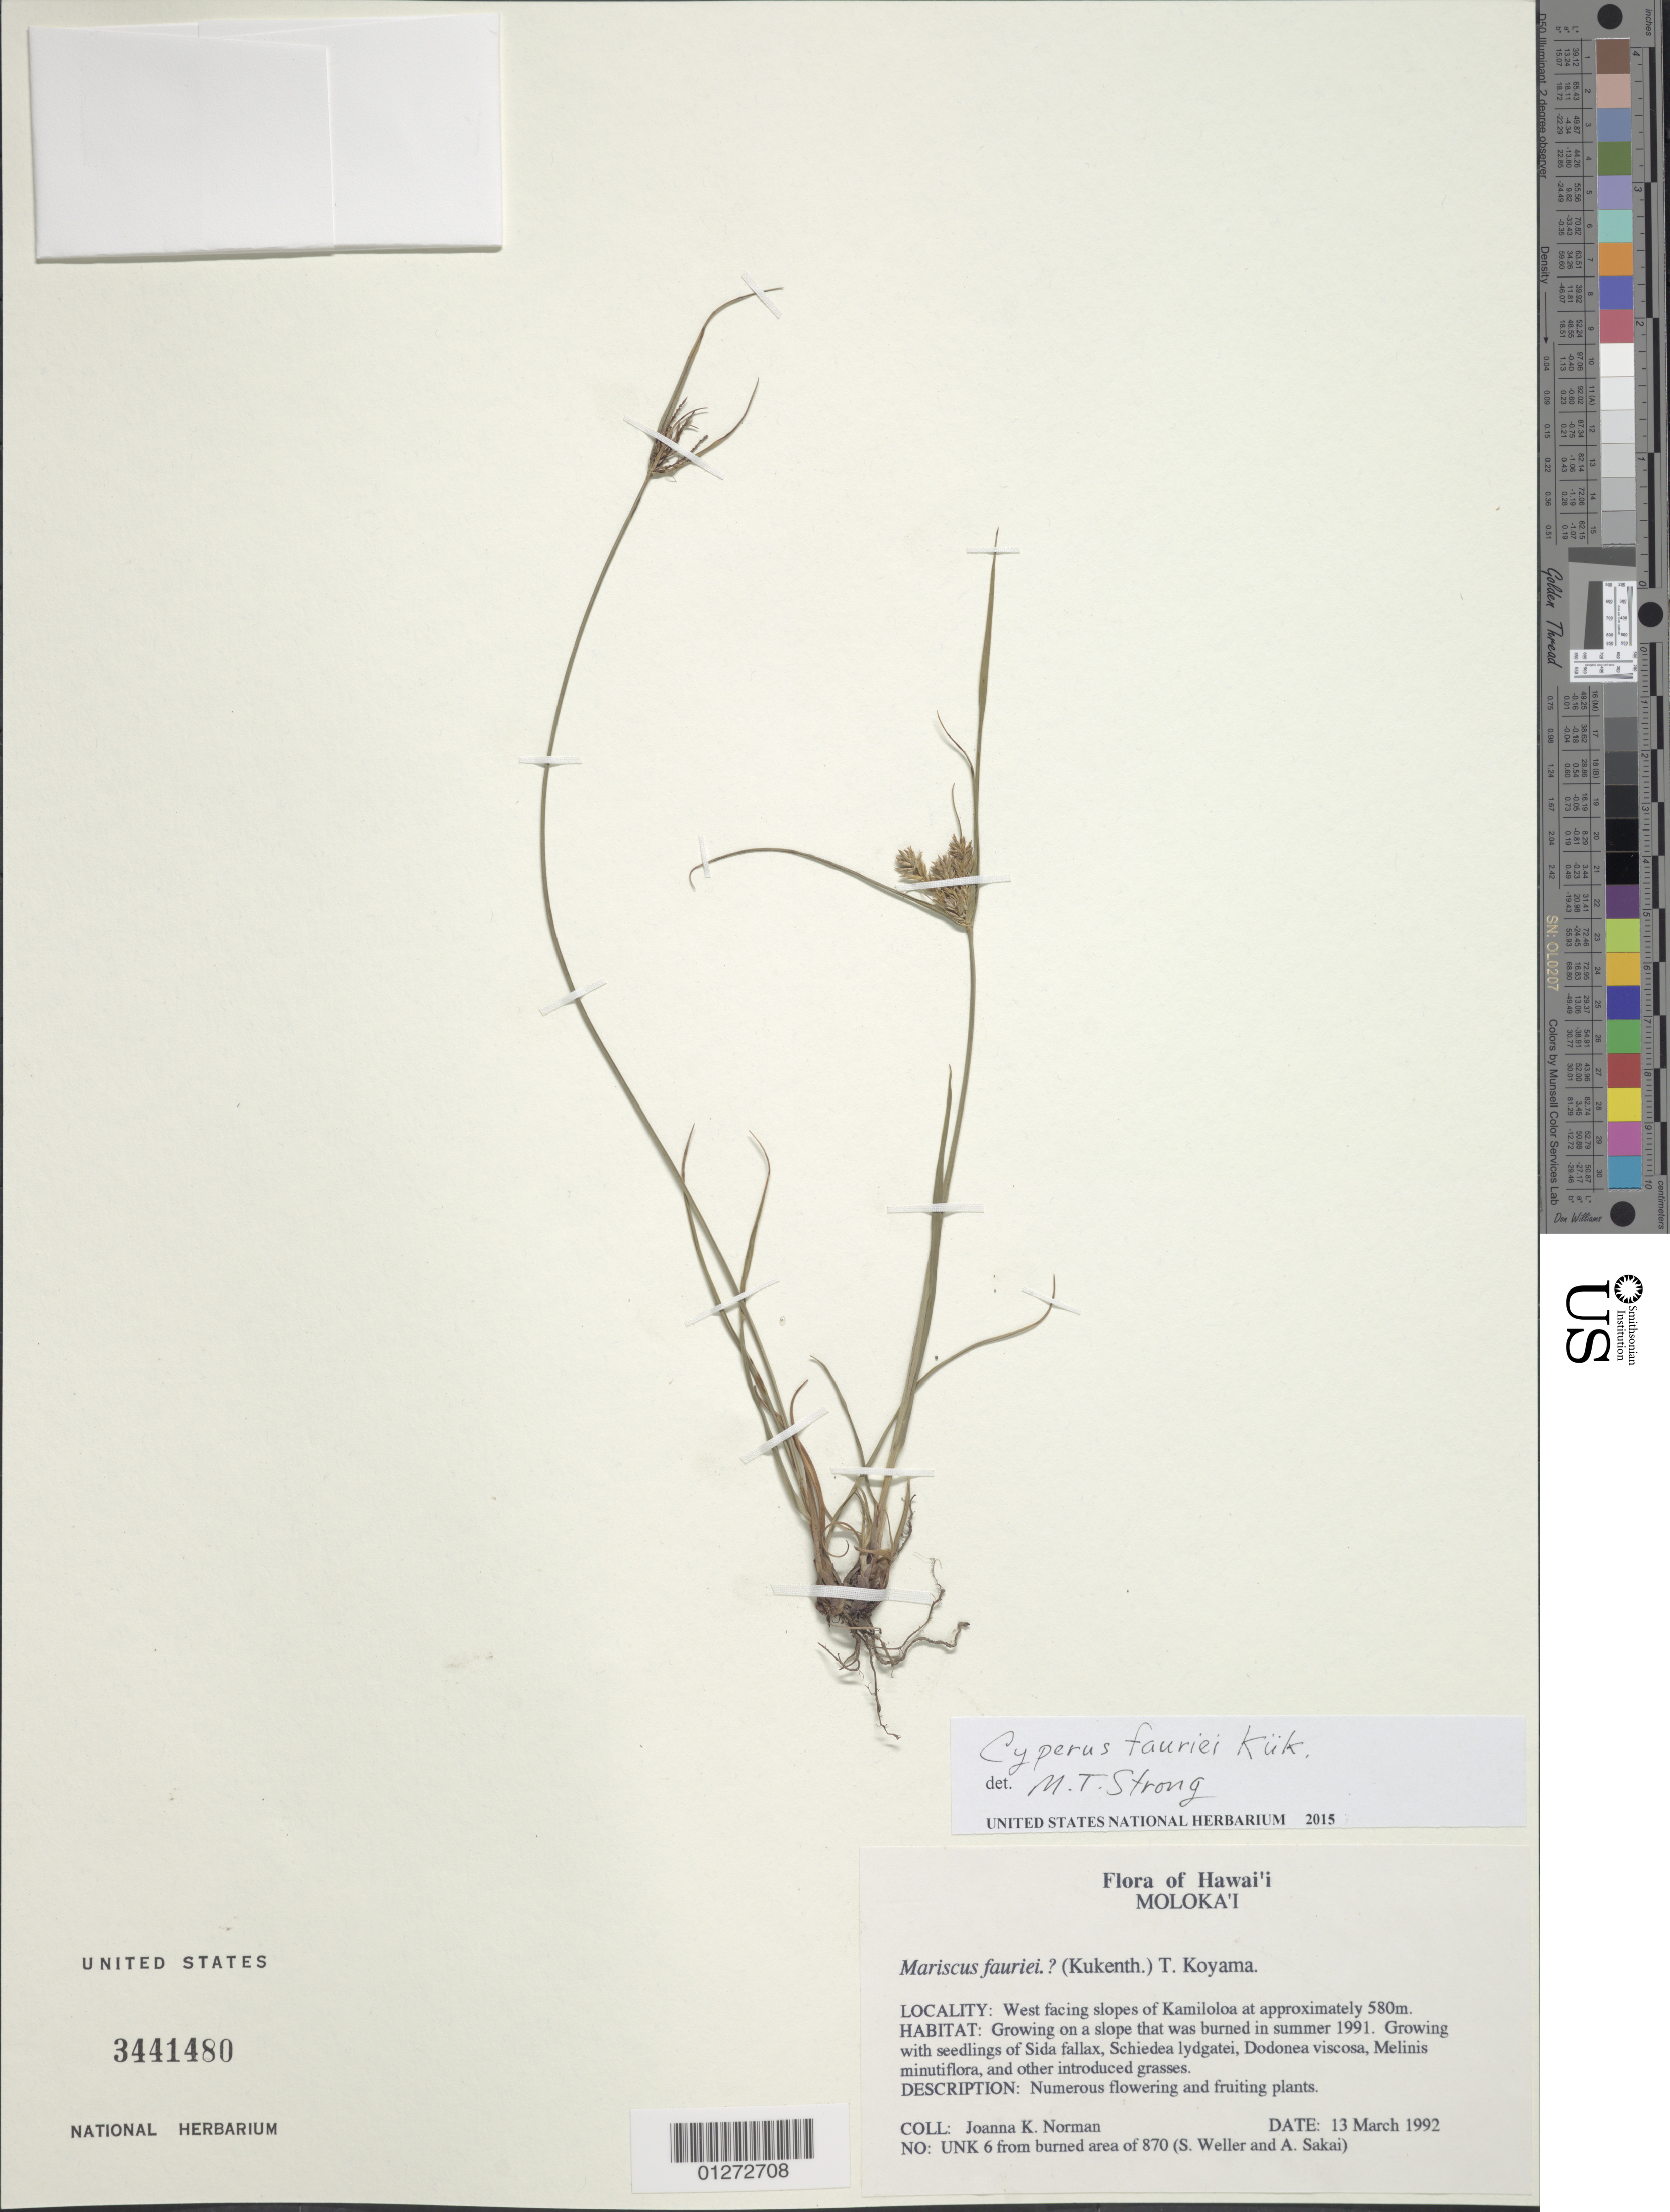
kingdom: Plantae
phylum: Tracheophyta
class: Liliopsida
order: Poales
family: Cyperaceae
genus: Cyperus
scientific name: Cyperus fauriei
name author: Kük.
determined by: Strong, M. T., (US), Smithsonian Institution - National Museum of Natural History (UNITED STATES)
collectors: J. Norman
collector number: UNK 6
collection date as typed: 13 Mar 1992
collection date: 1992-03-13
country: United States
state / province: Hawaii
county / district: Maui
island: Moloka'i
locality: West facing slopes of Kamiloloa, from burned area of 870.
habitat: Slope that was burned in summer 1991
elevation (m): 580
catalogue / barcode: US 3441480